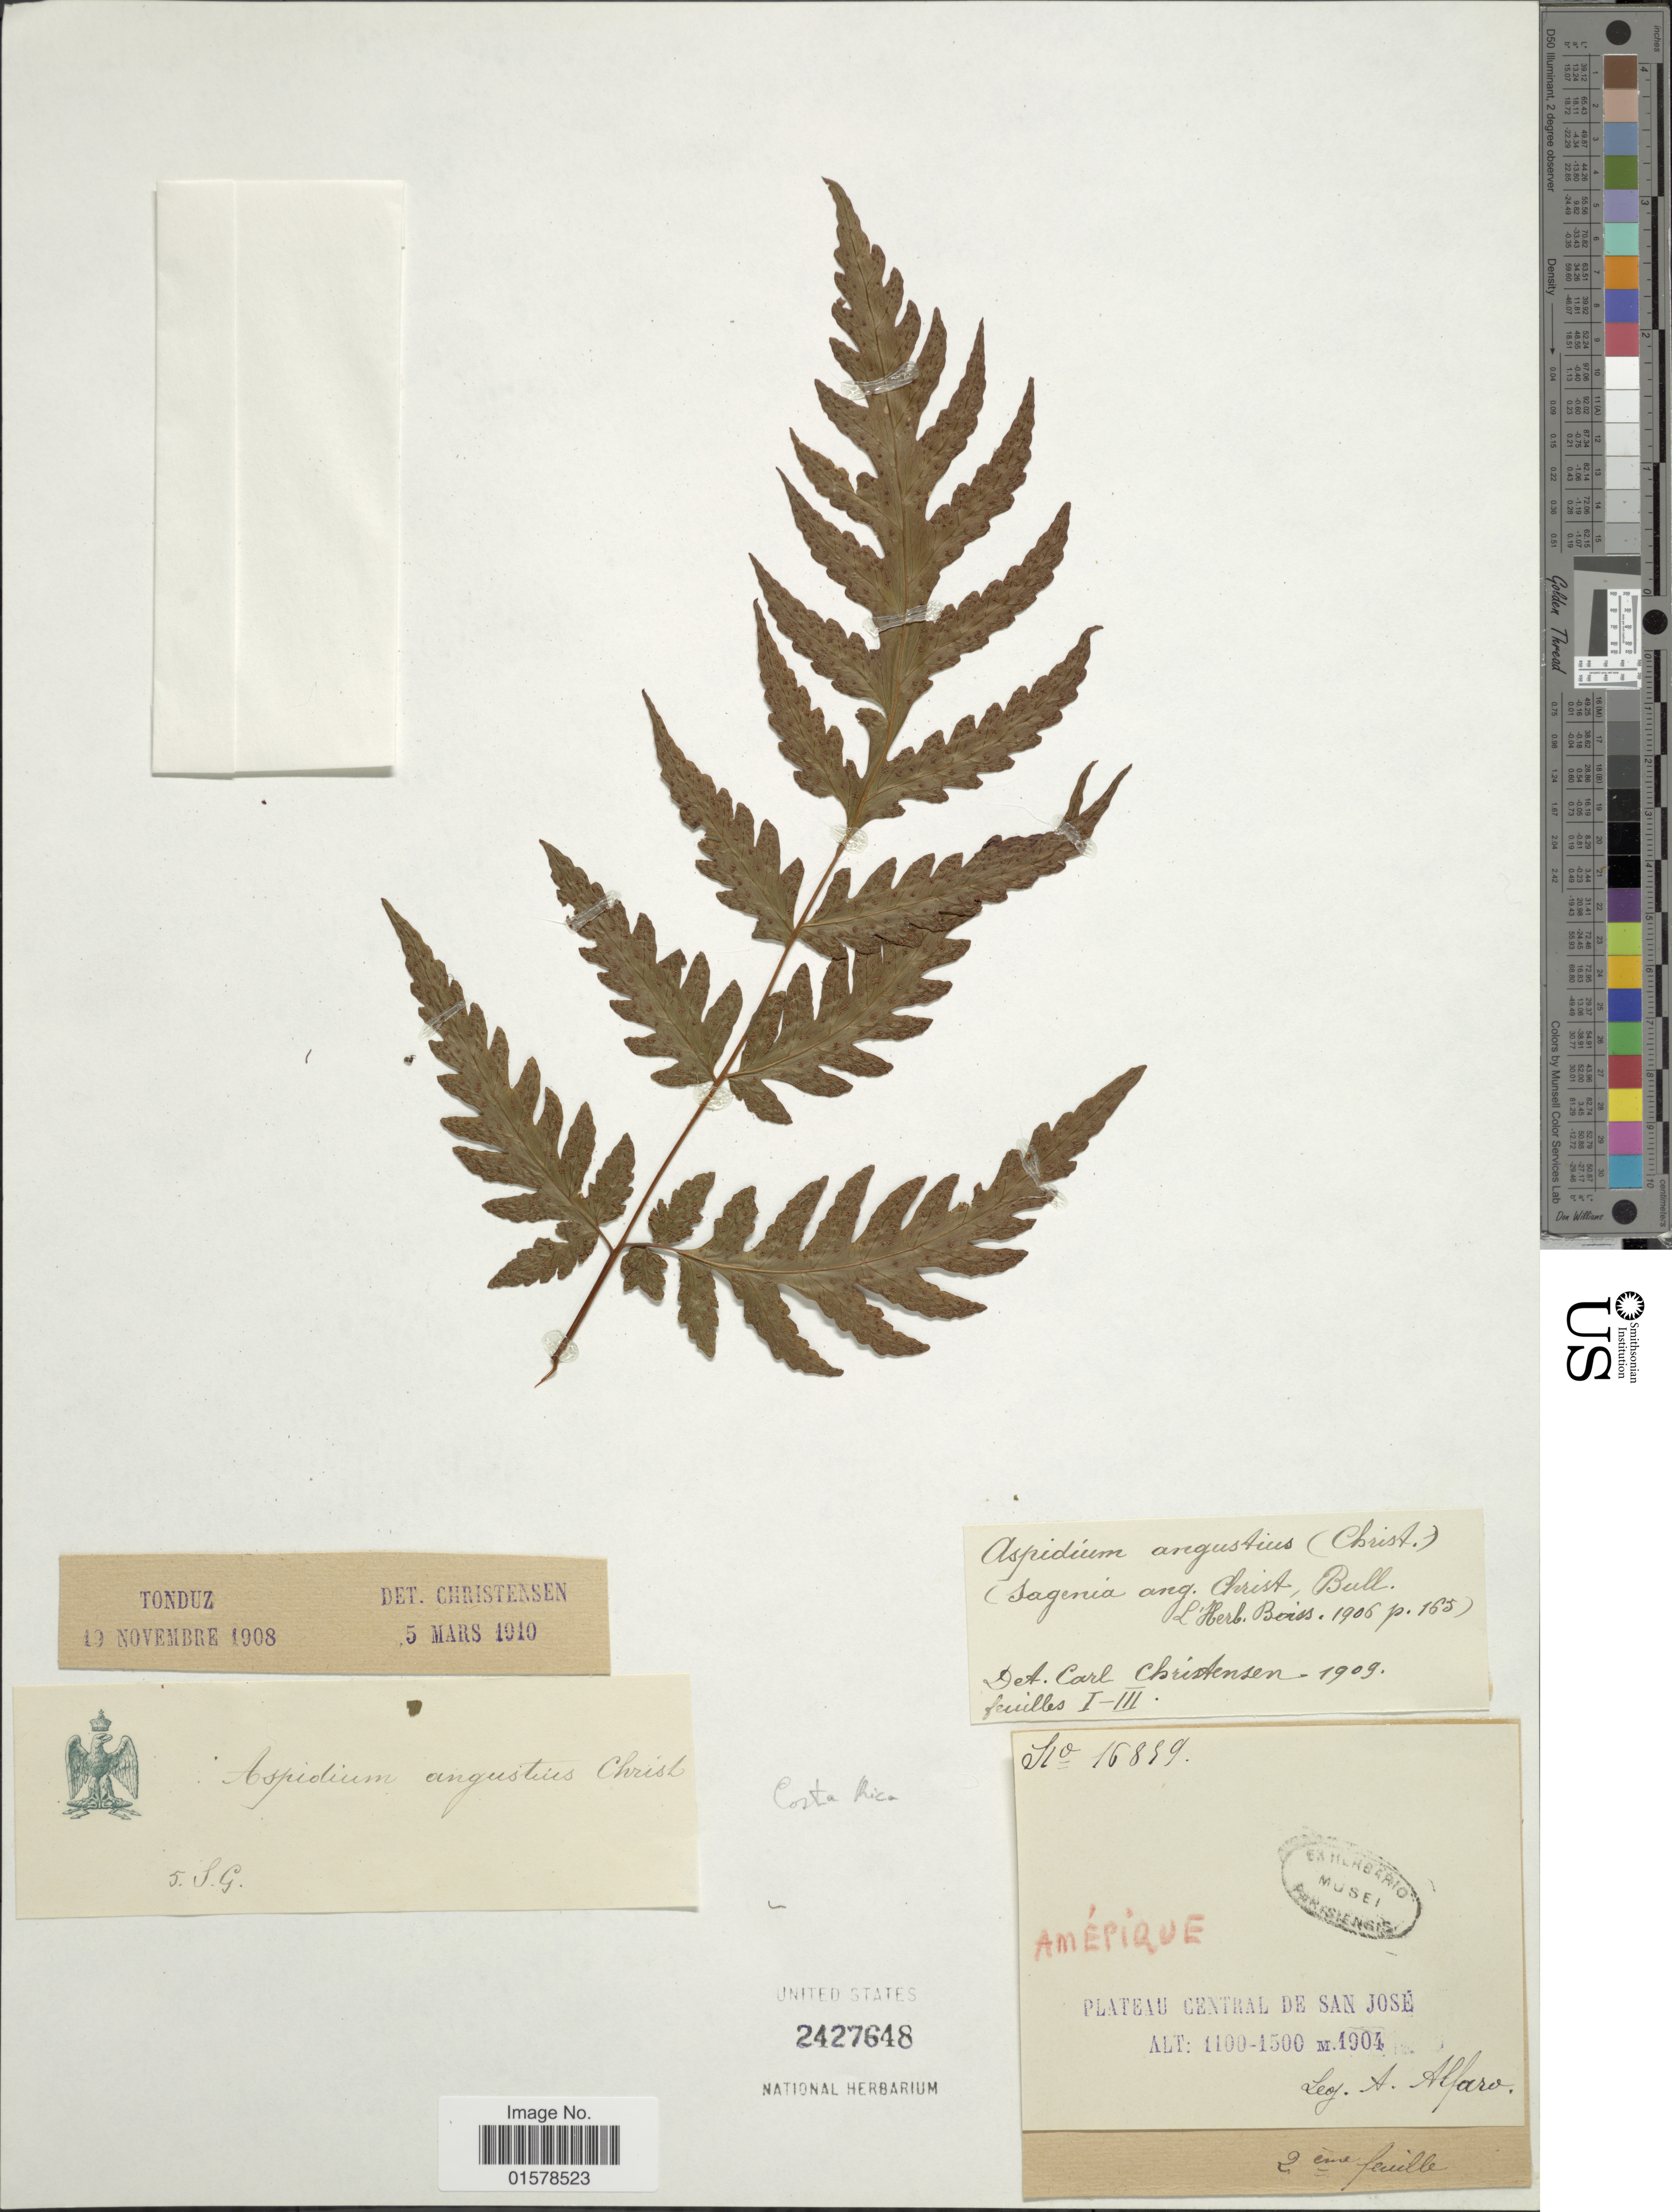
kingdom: Plantae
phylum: Tracheophyta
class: Polypodiopsida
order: Polypodiales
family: Tectariaceae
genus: Tectaria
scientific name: Tectaria mexicana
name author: (Fée) C.V. Morton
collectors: A. Alfaro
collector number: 16889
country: Costa Rica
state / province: San José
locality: Plateau Central de San Jose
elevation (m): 1100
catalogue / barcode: US 2427648